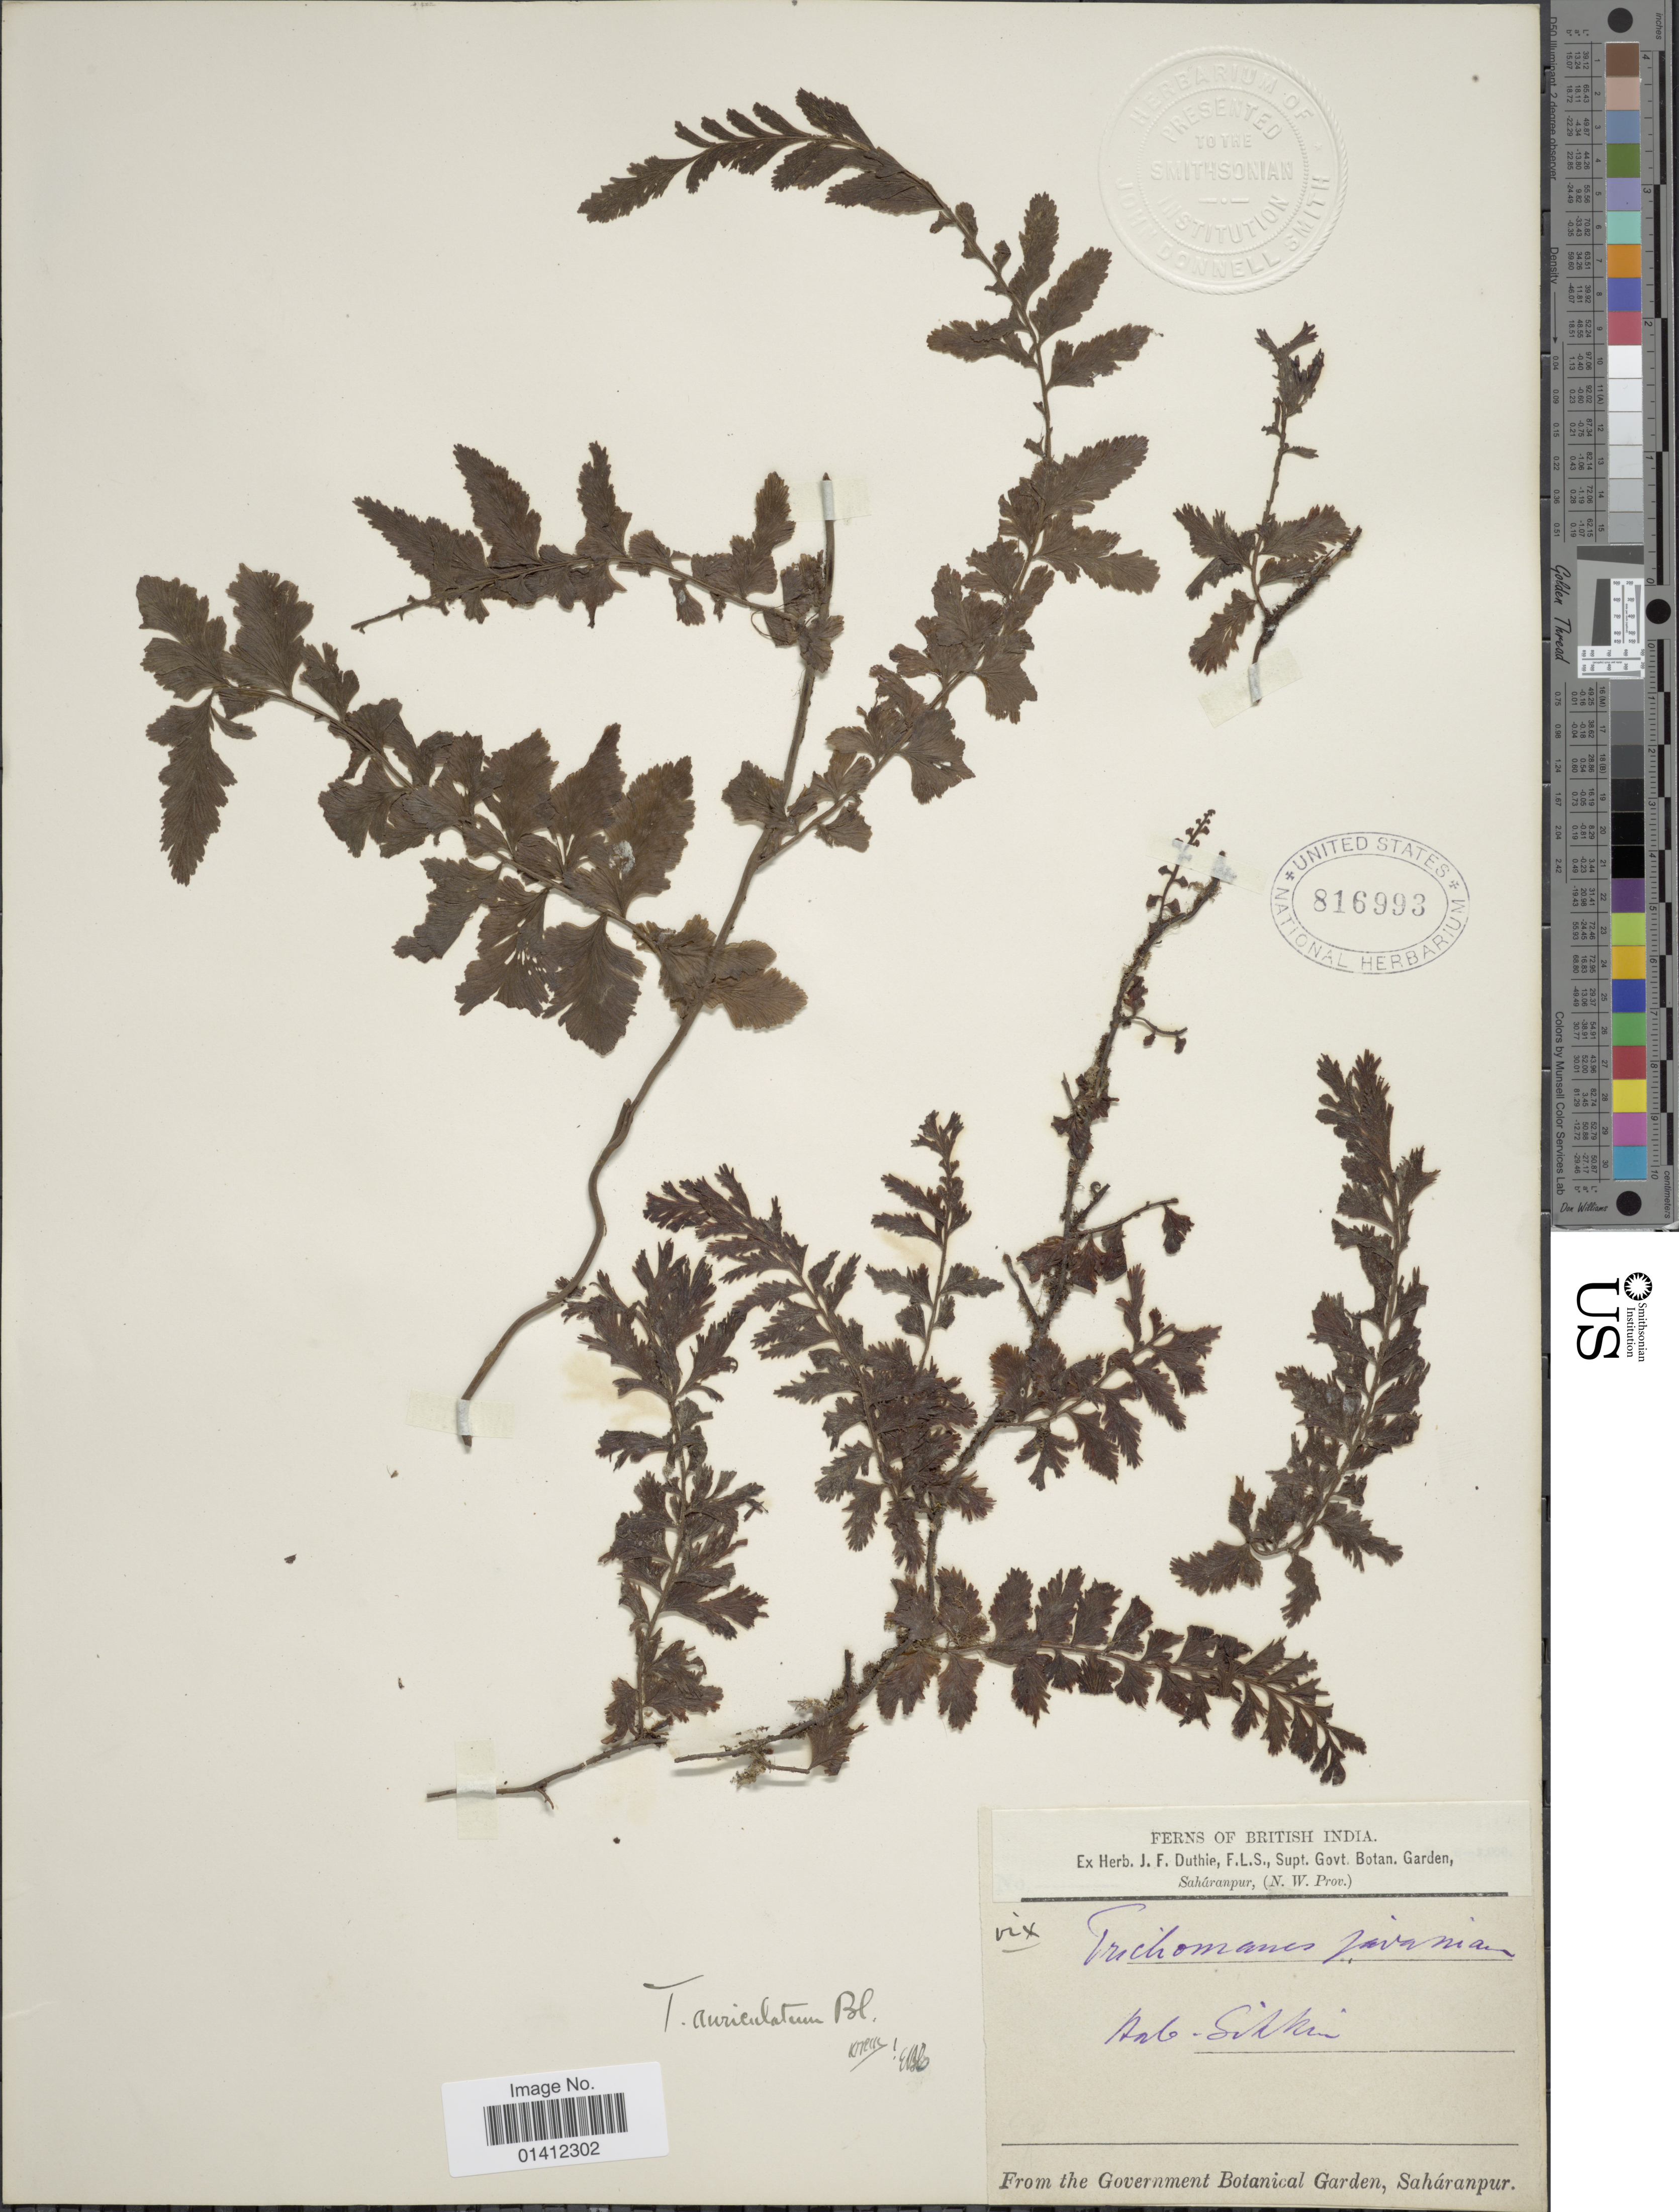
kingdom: Plantae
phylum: Tracheophyta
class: Polypodiopsida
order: Hymenophyllales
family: Hymenophyllaceae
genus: Vandenboschia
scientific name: Vandenboschia auriculata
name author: (Blume) Copel.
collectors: J. F. Duthie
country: India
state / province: Sikkim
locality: British India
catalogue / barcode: US 816993